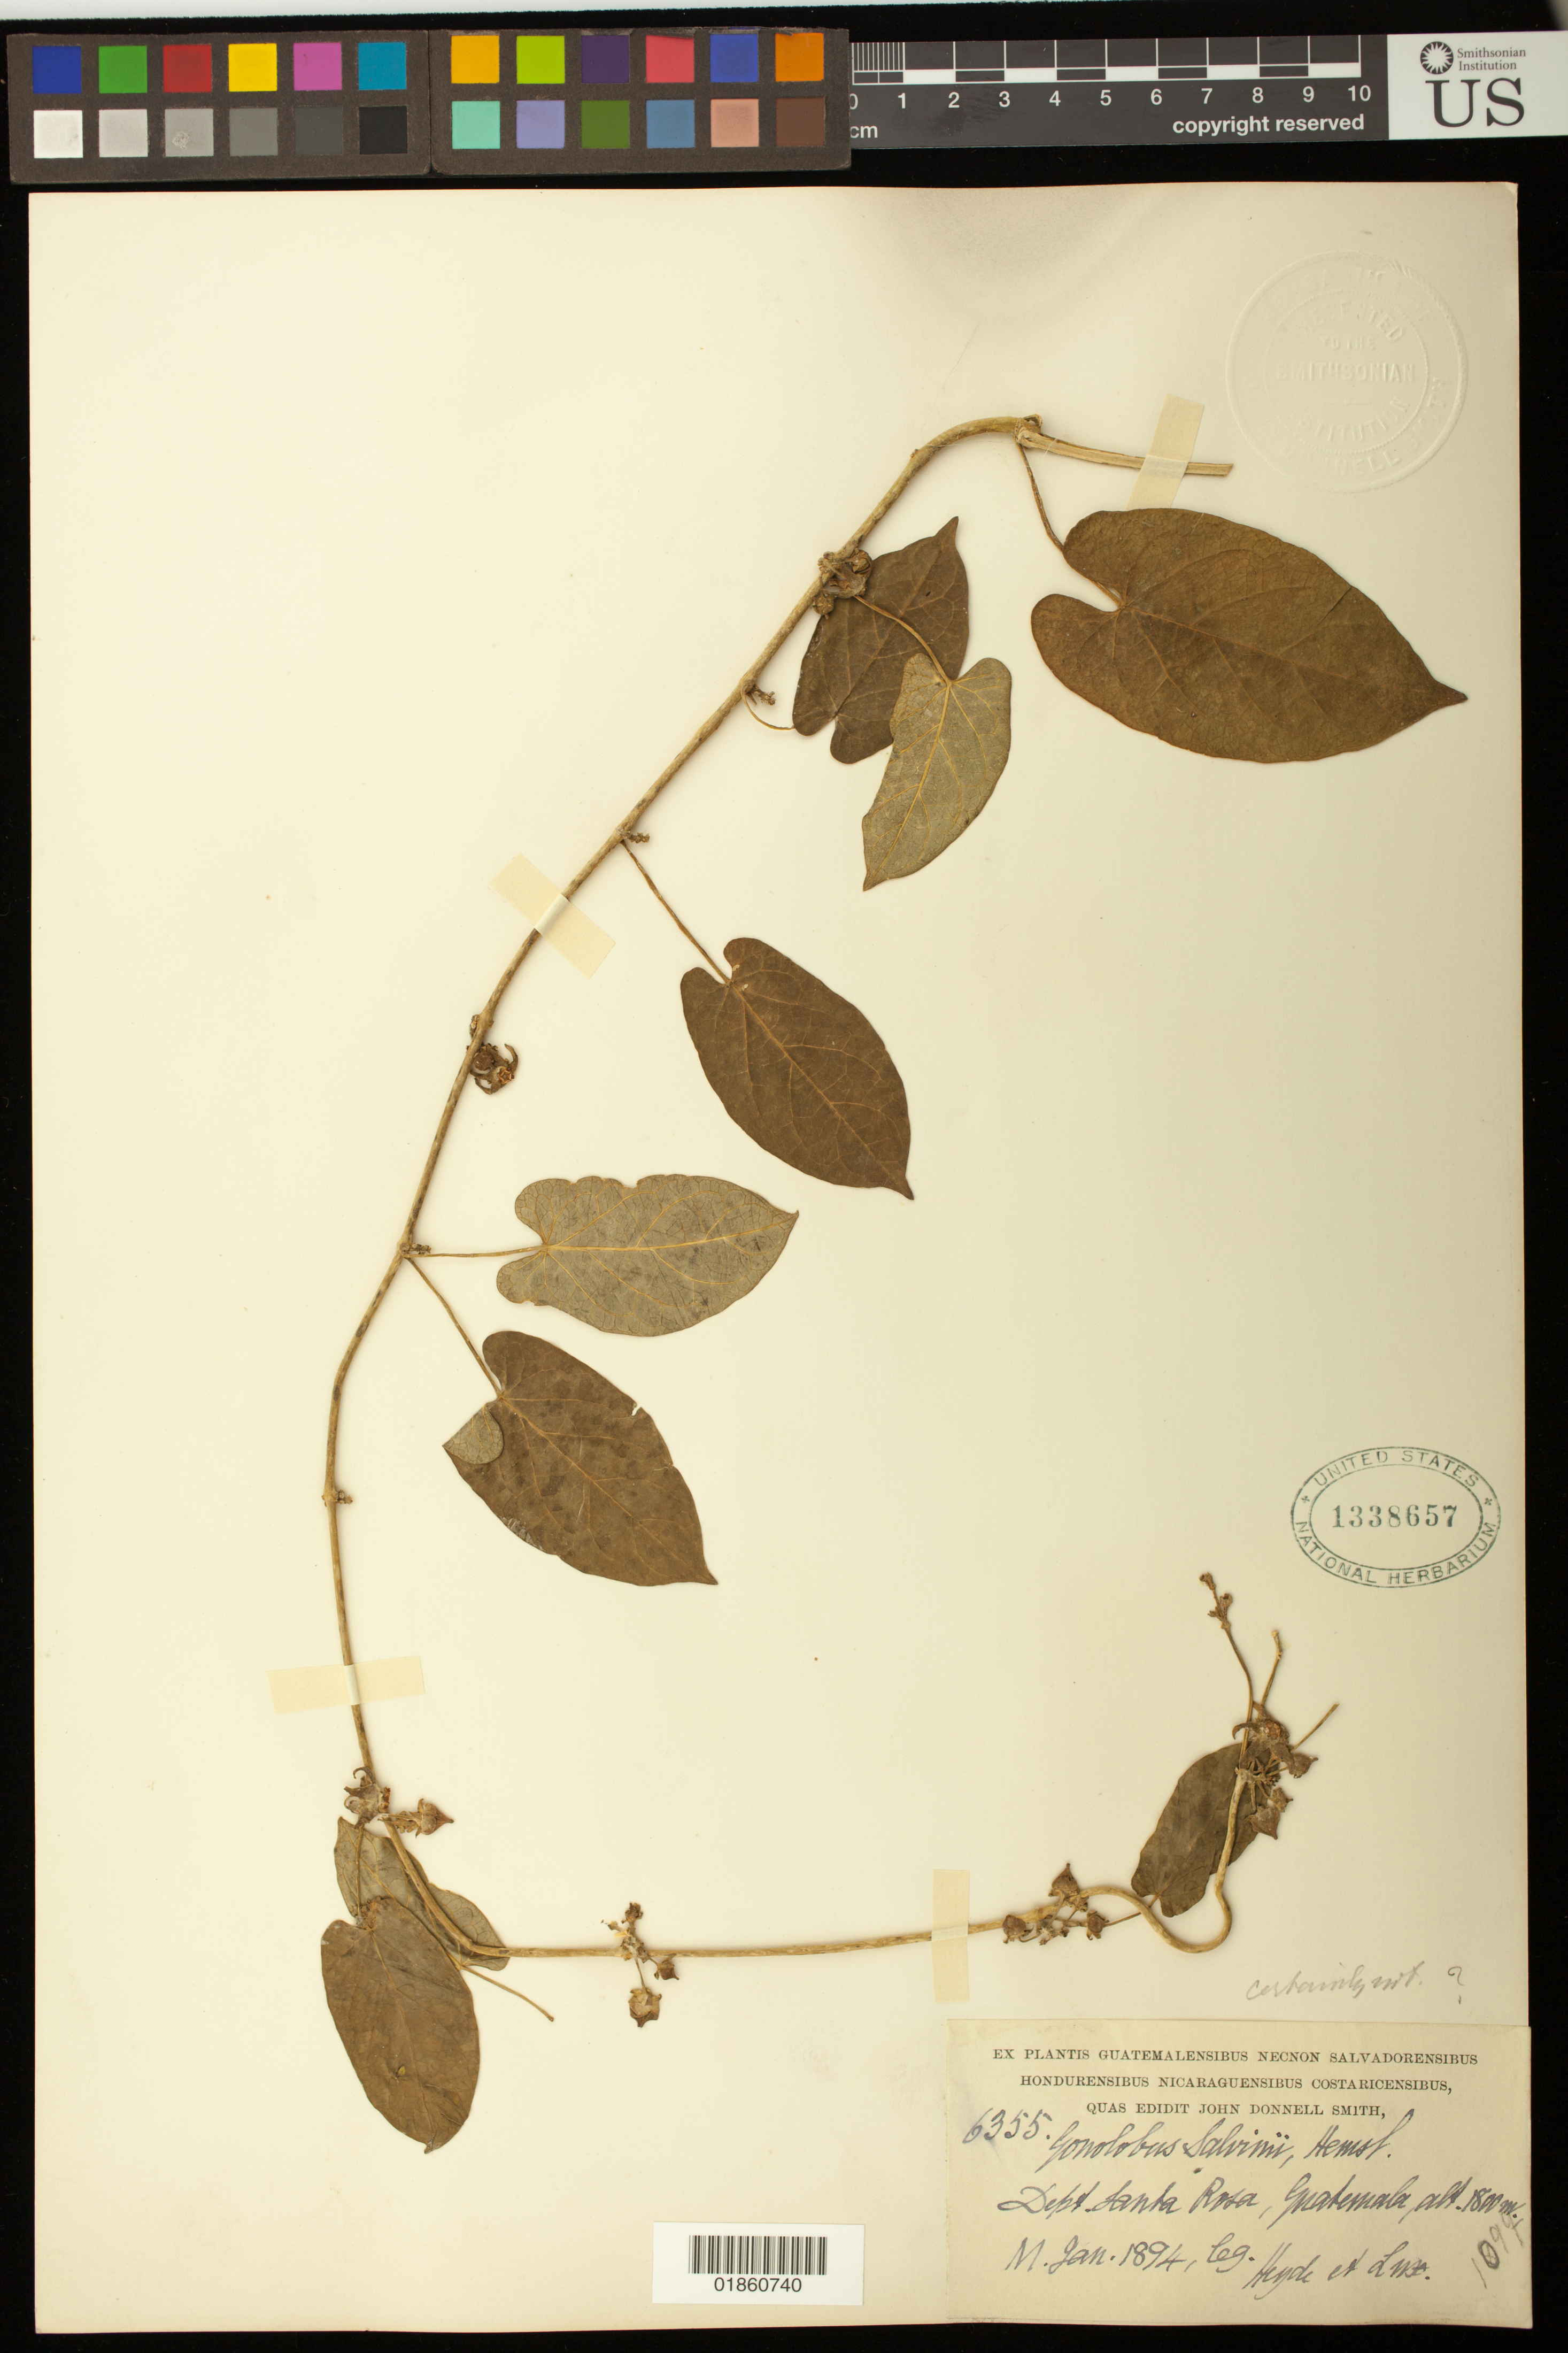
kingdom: Plantae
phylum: Tracheophyta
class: Magnoliopsida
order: Gentianales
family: Apocynaceae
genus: Gonolobus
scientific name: Gonolobus salvinii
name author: Hemsl.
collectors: E. T. Heyde & E. Lux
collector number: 6355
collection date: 1894-01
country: Guatemala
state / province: Santa Rosa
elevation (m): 1800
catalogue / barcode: US 1338657